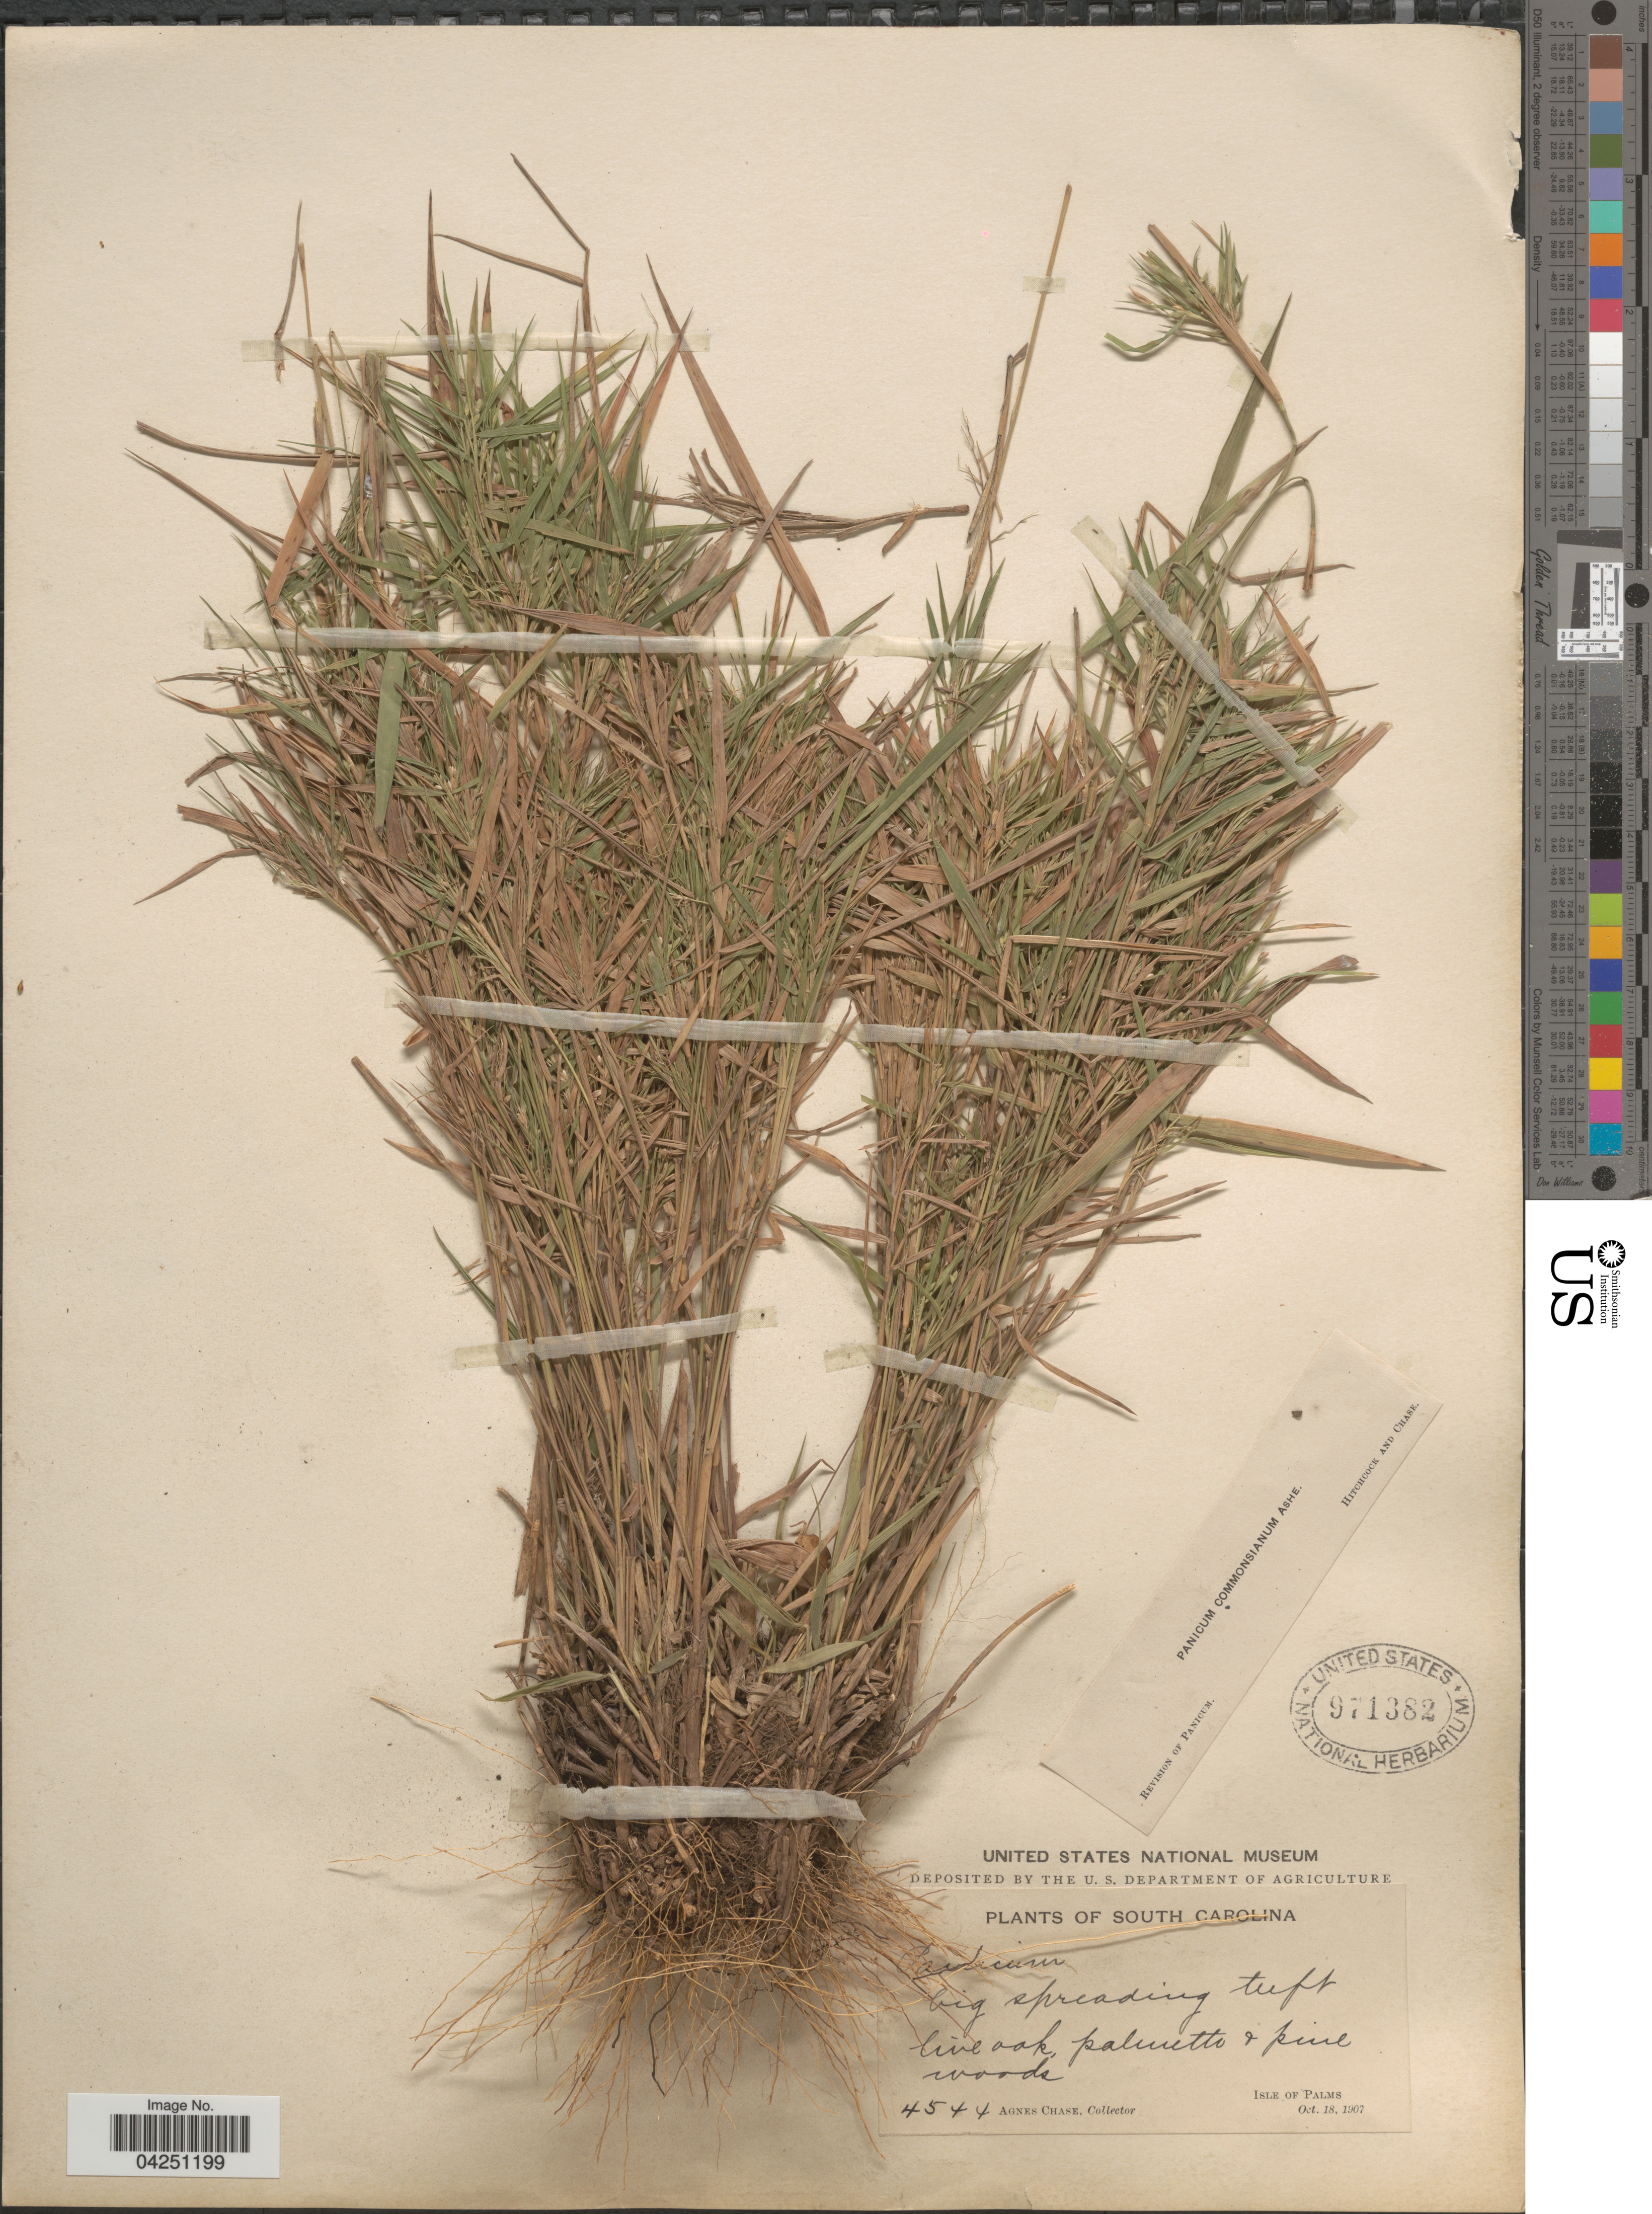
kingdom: Plantae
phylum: Tracheophyta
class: Liliopsida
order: Poales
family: Poaceae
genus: Dichanthelium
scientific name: Dichanthelium acuminatum var. acuminatum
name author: (Sw.) Gould & C.A. Clark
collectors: A. Chase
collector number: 4544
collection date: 1907-10-18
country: United States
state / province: South Carolina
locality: Isle of Palms.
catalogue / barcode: US 971382